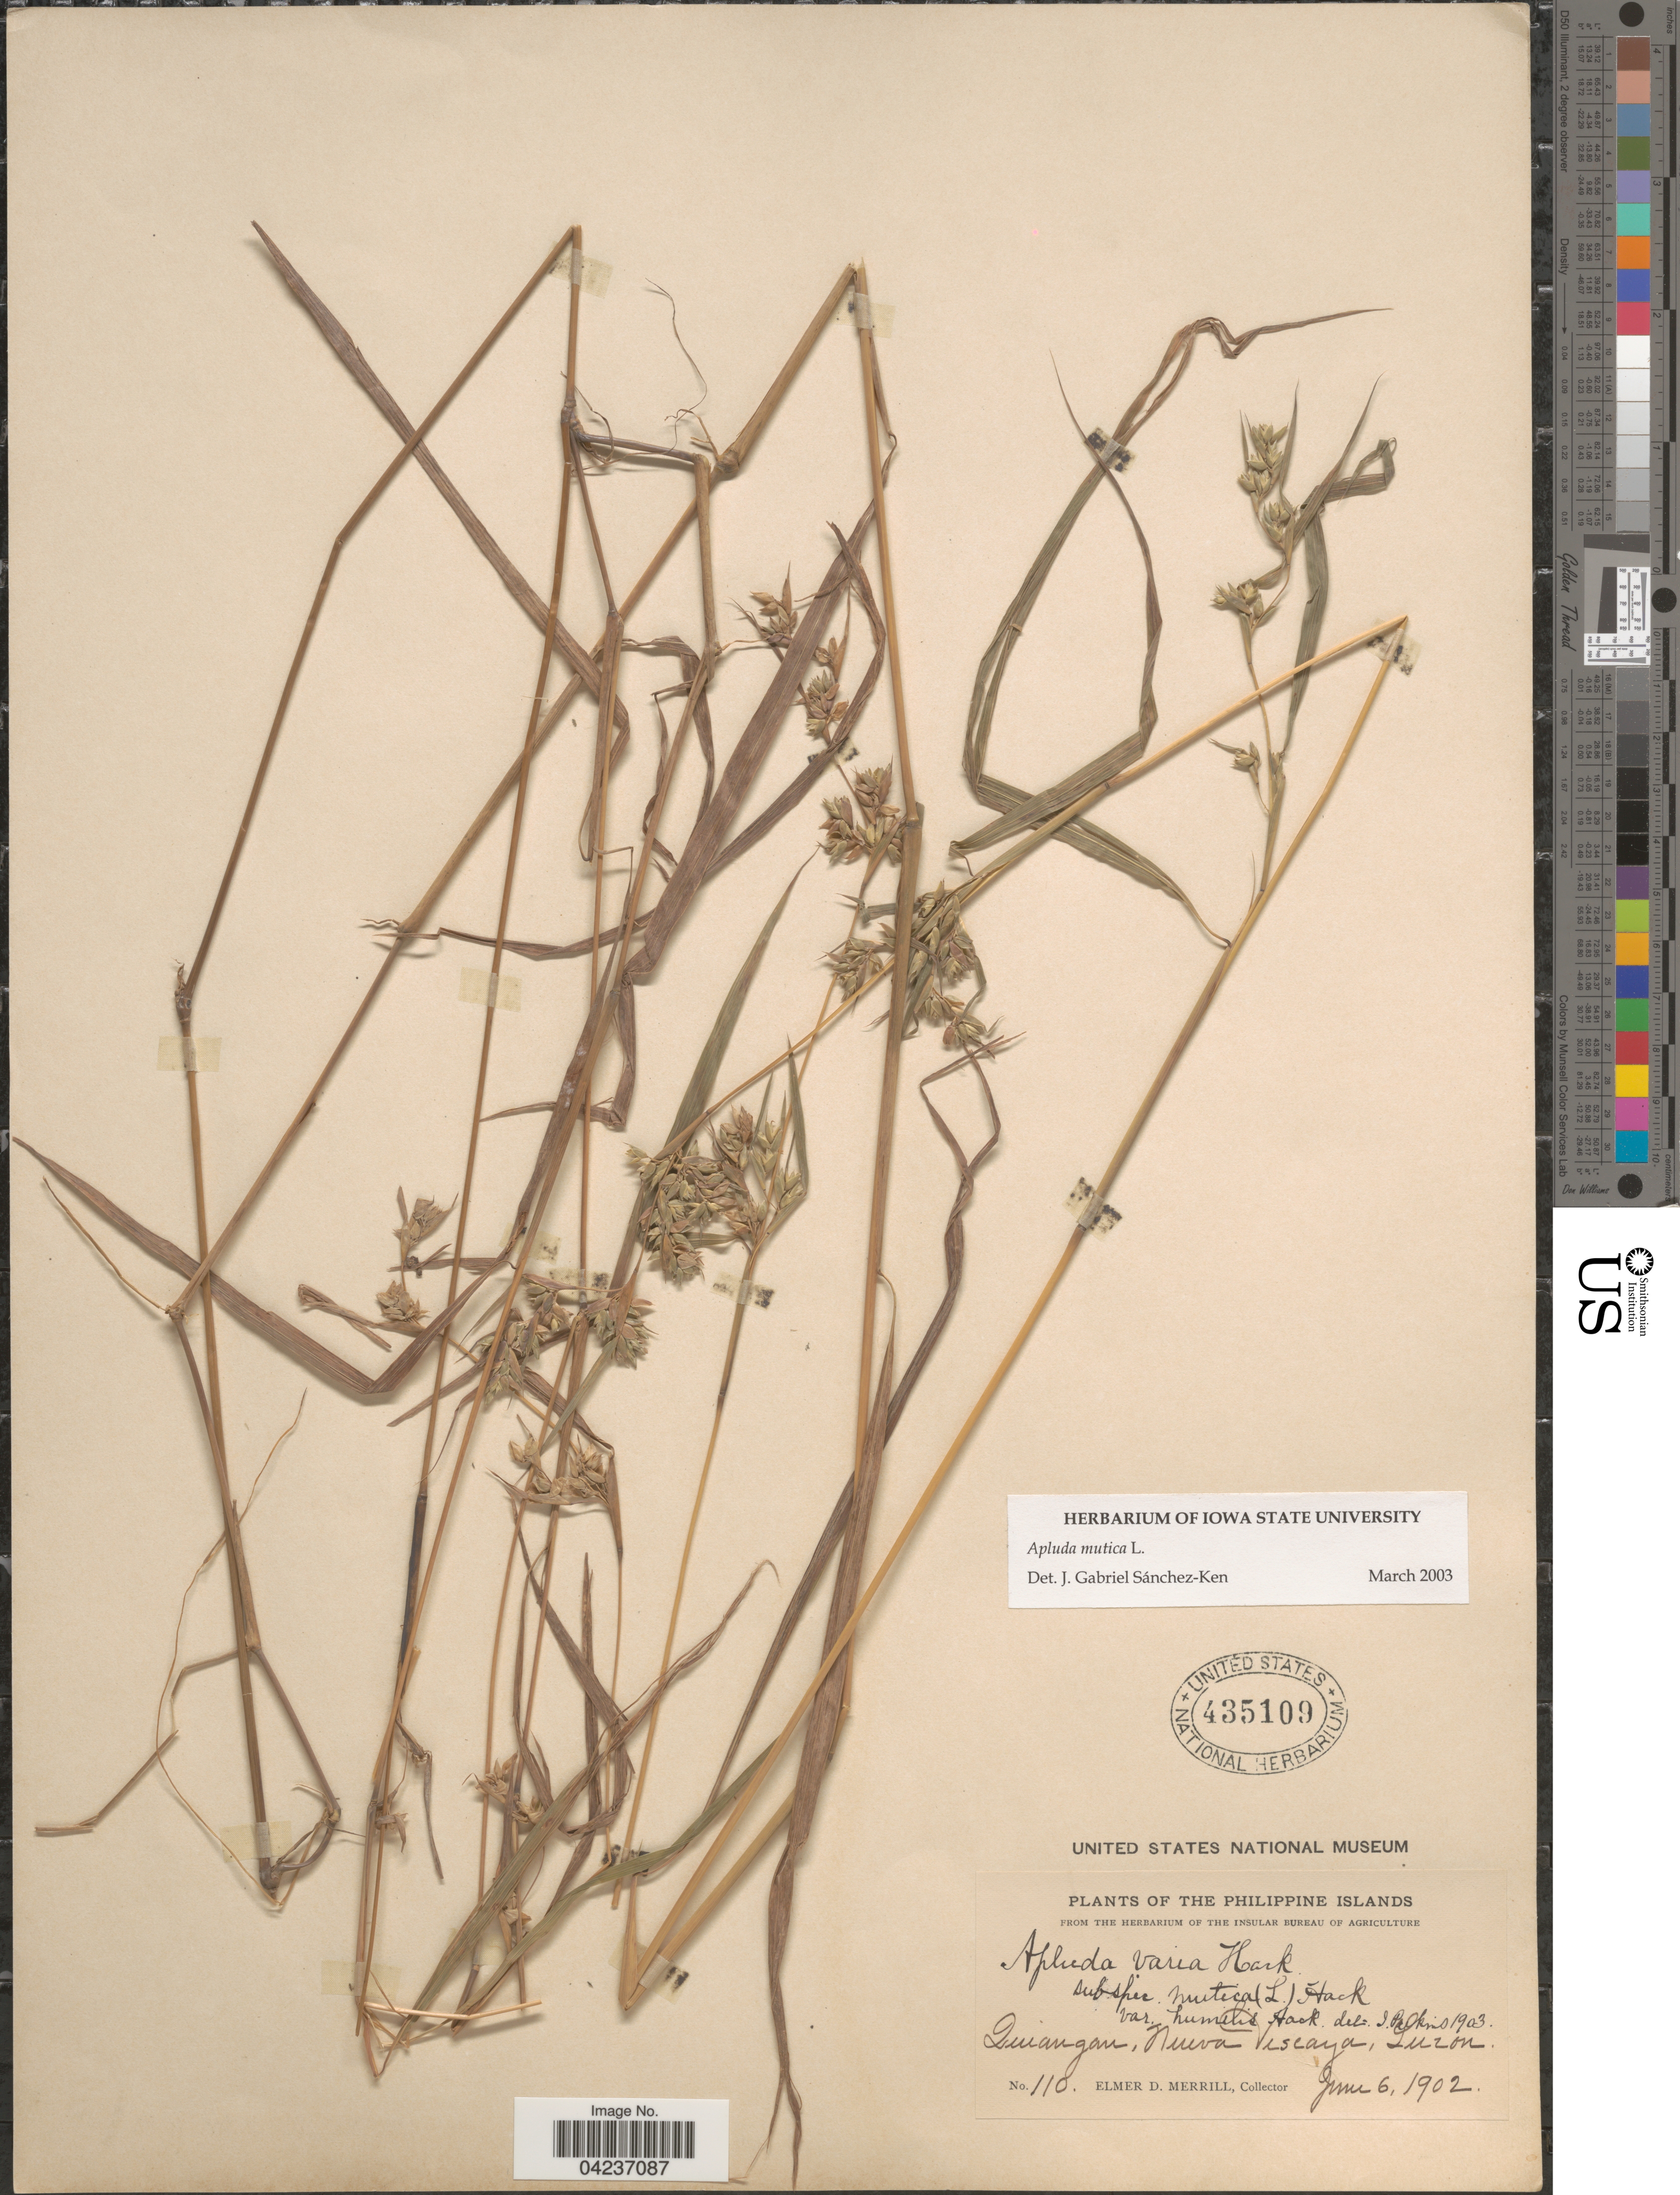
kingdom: Plantae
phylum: Tracheophyta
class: Liliopsida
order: Poales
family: Poaceae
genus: Apluda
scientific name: Apluda mutica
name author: L.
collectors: E. D. Merrill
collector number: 110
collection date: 1902-06-06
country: Philippines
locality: The Philippine Islands. Quiangan, Nueva Viscaya, Luzon.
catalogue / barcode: US 435109